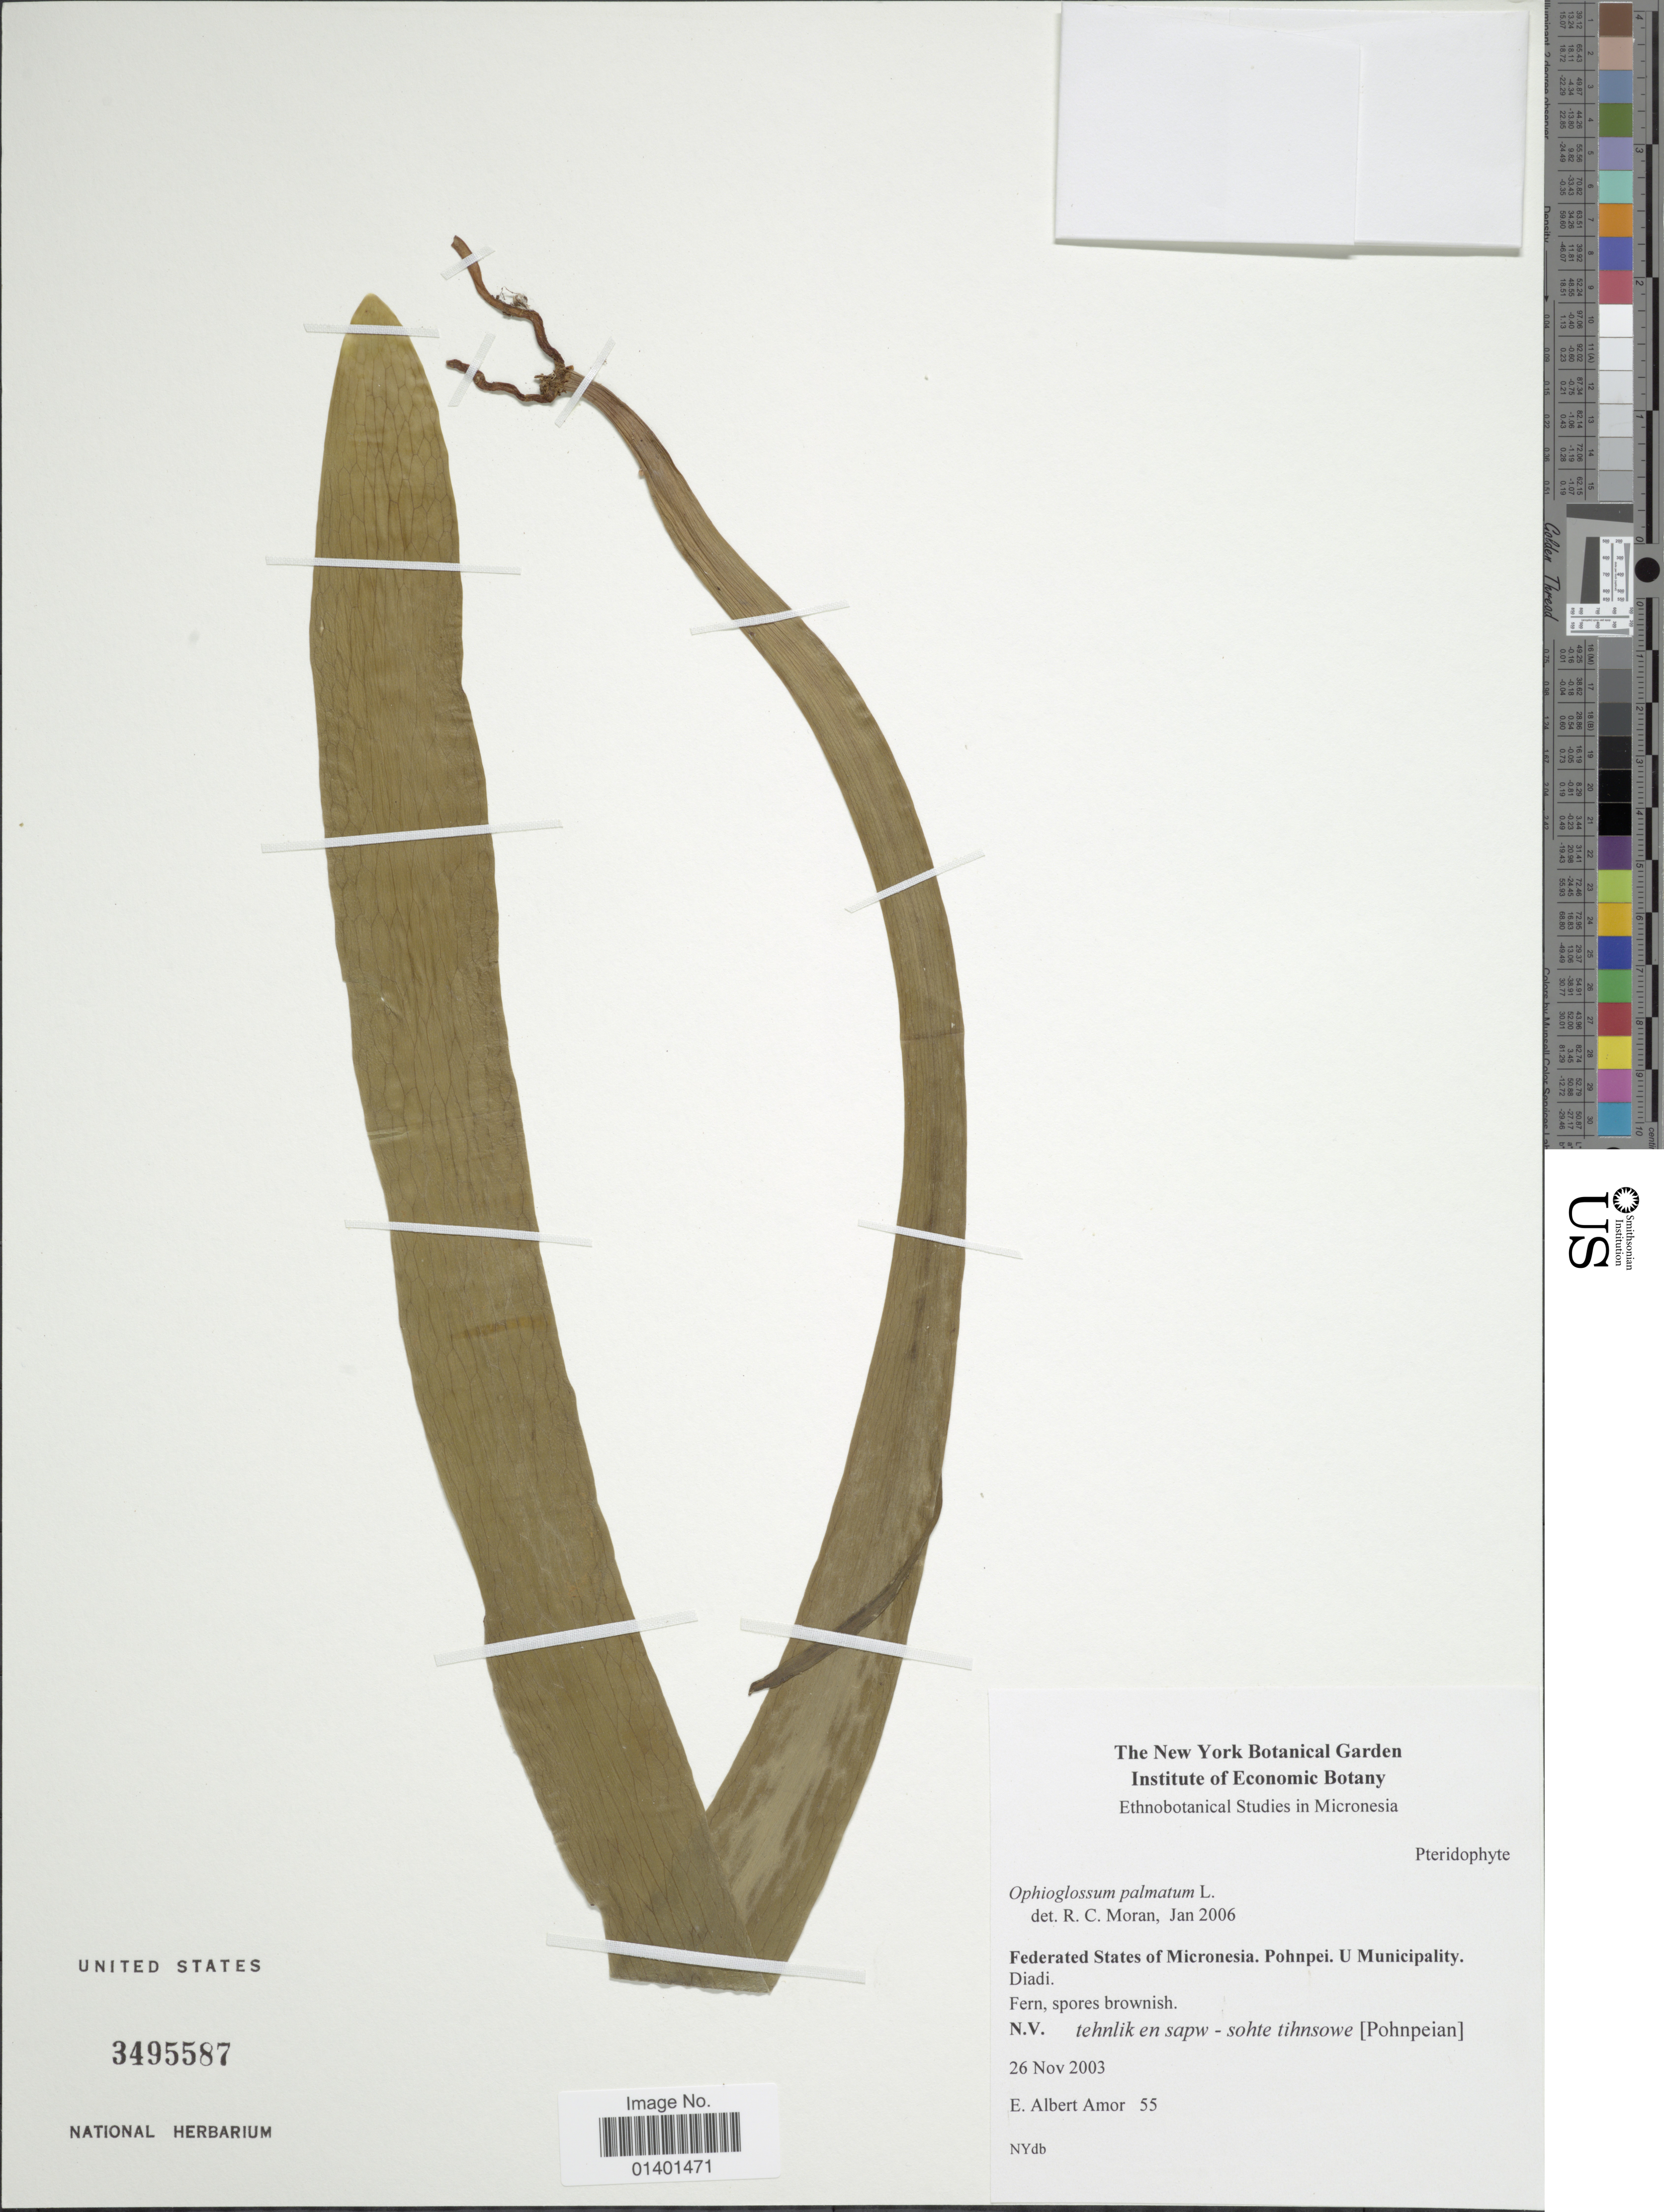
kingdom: Plantae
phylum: Tracheophyta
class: Polypodiopsida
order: Ophioglossales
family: Ophioglossaceae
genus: Ophioderma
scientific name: Ophioderma pendulum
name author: (L.) C. Presl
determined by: Wagner, W. L., (BOT), Smithsonian Institution - National Museum of Natural History (UNITED STATES)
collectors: E. A. Amor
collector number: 55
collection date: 2003-11-26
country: Micronesia, Federated States of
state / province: Pohnpei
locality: U Municipality, Diadi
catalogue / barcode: US 3495587